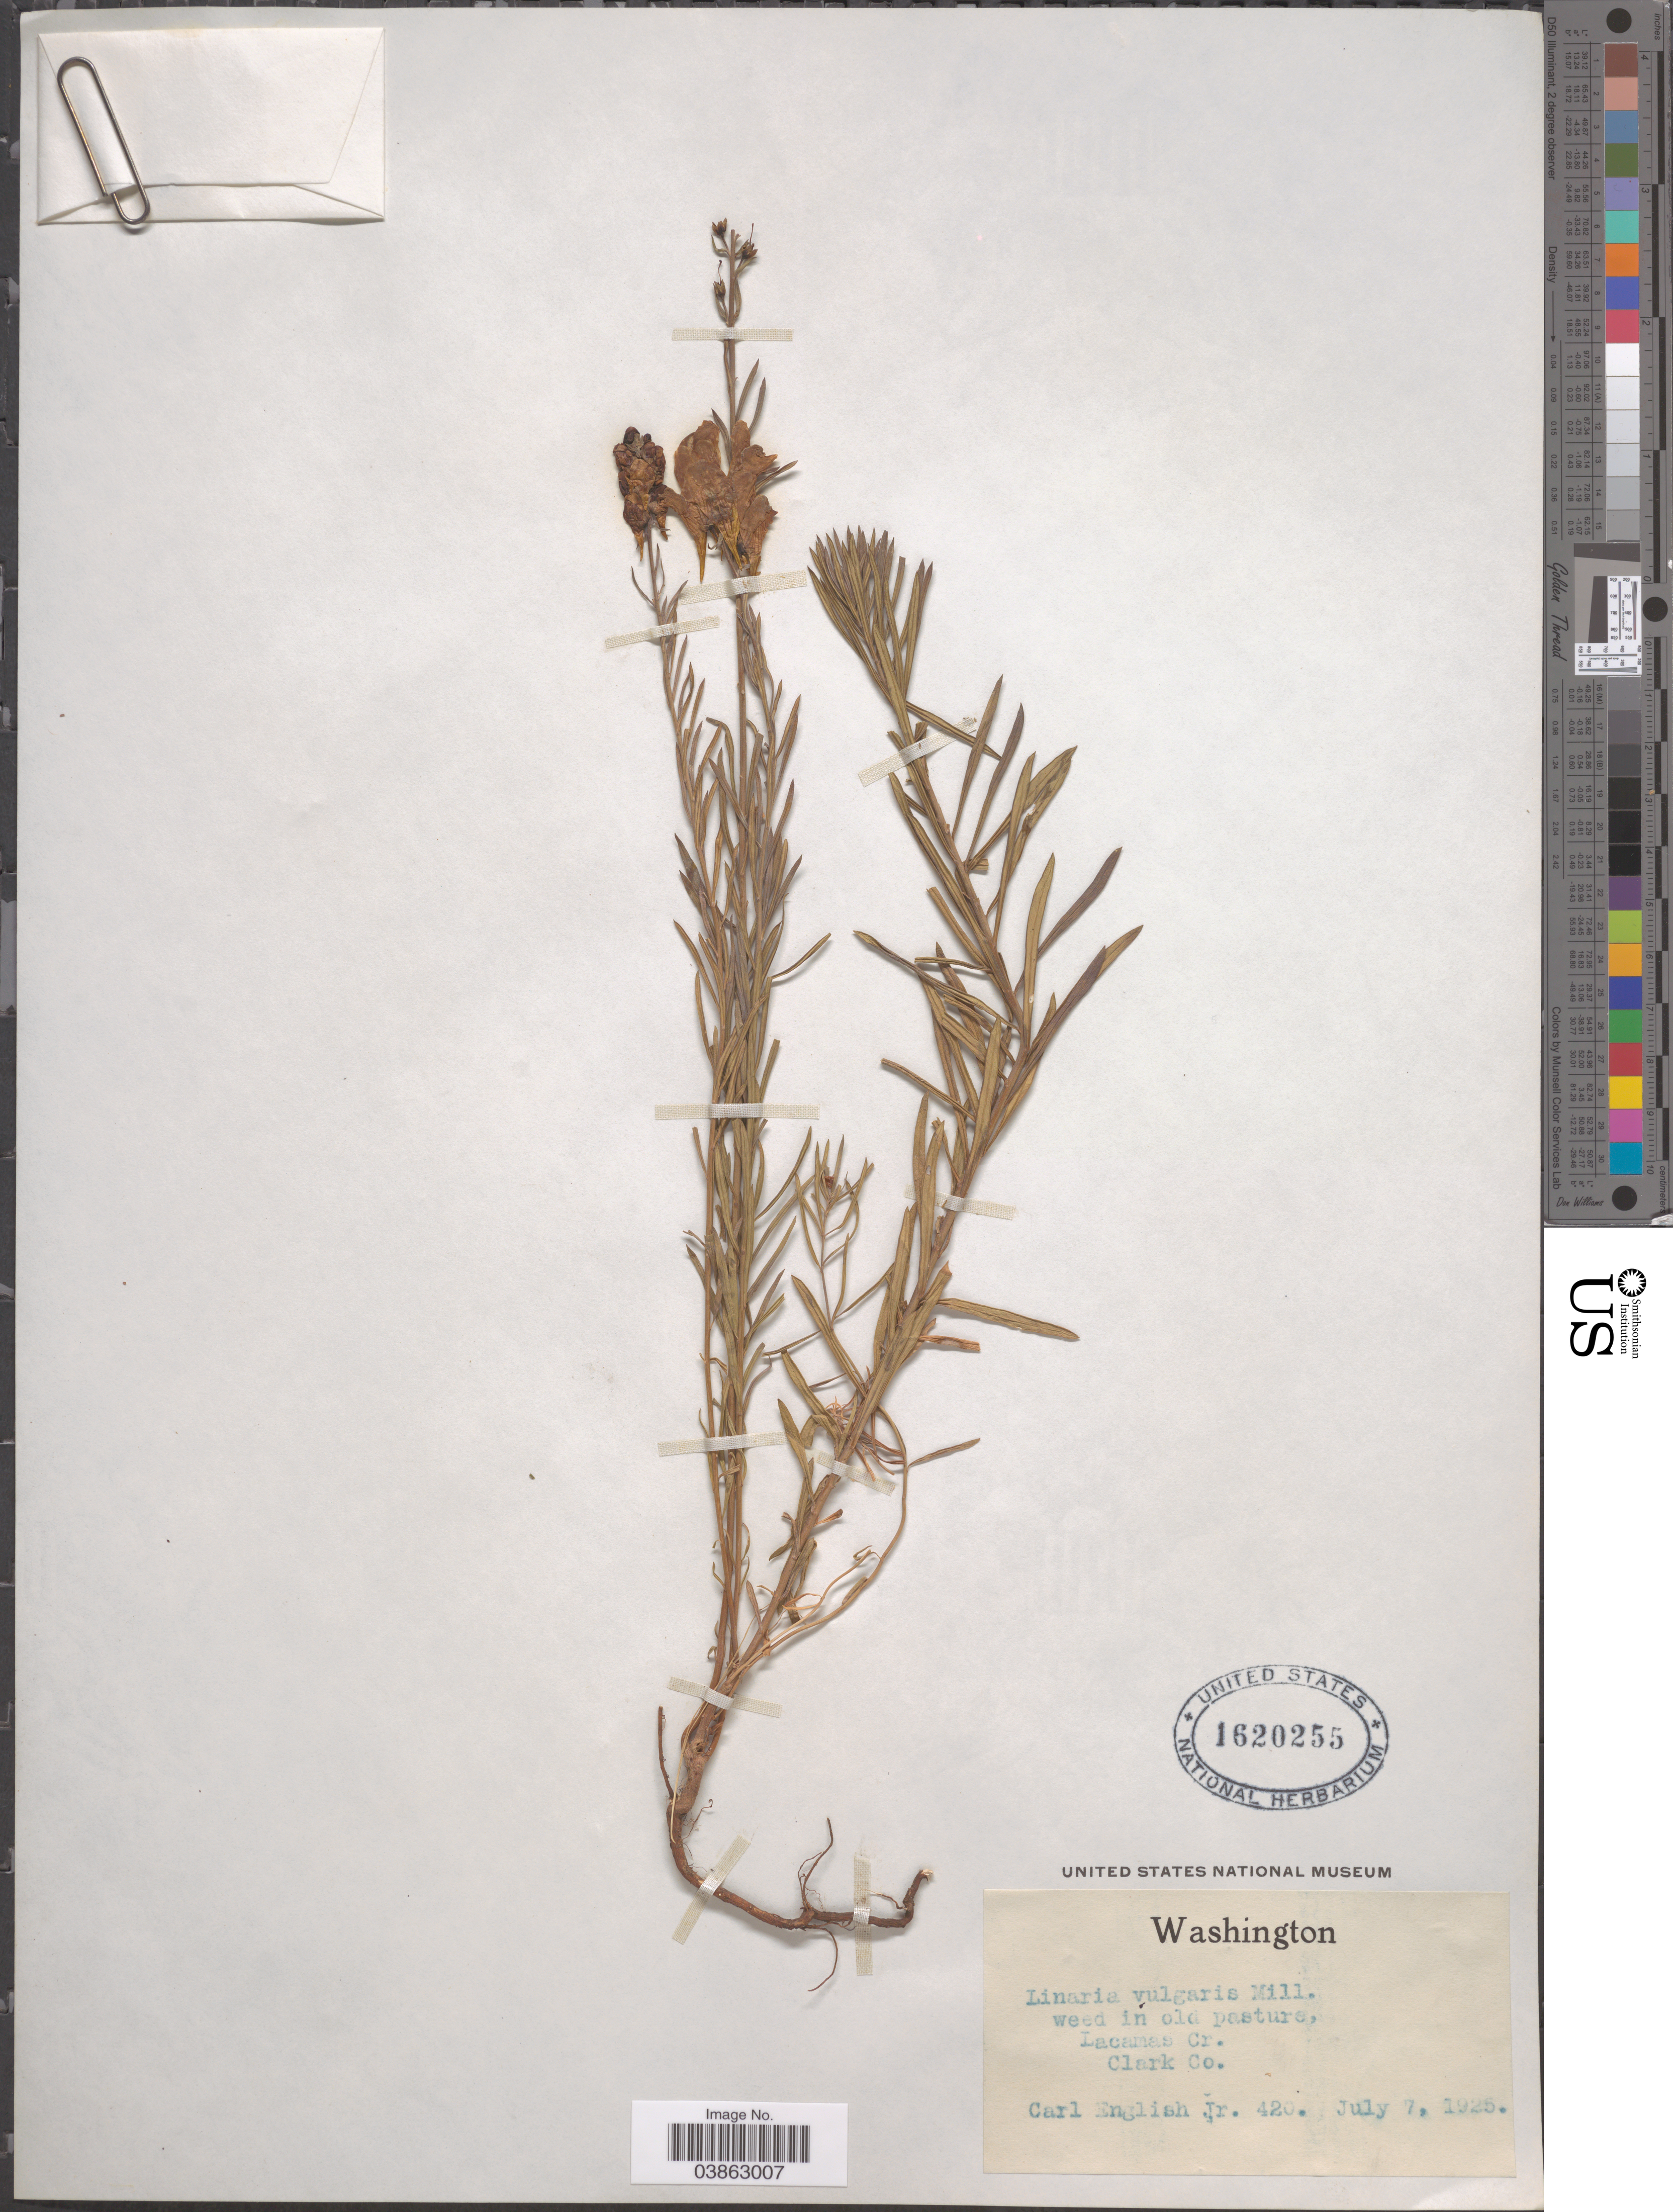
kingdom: Plantae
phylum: Tracheophyta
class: Magnoliopsida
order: Lamiales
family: Plantaginaceae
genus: Linaria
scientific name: Linaria vulgaris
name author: Mill.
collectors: C. English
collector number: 420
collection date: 1925-07-07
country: United States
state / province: Washington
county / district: Clark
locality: Lacamas Cr. Clark Co.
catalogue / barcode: US 1620255